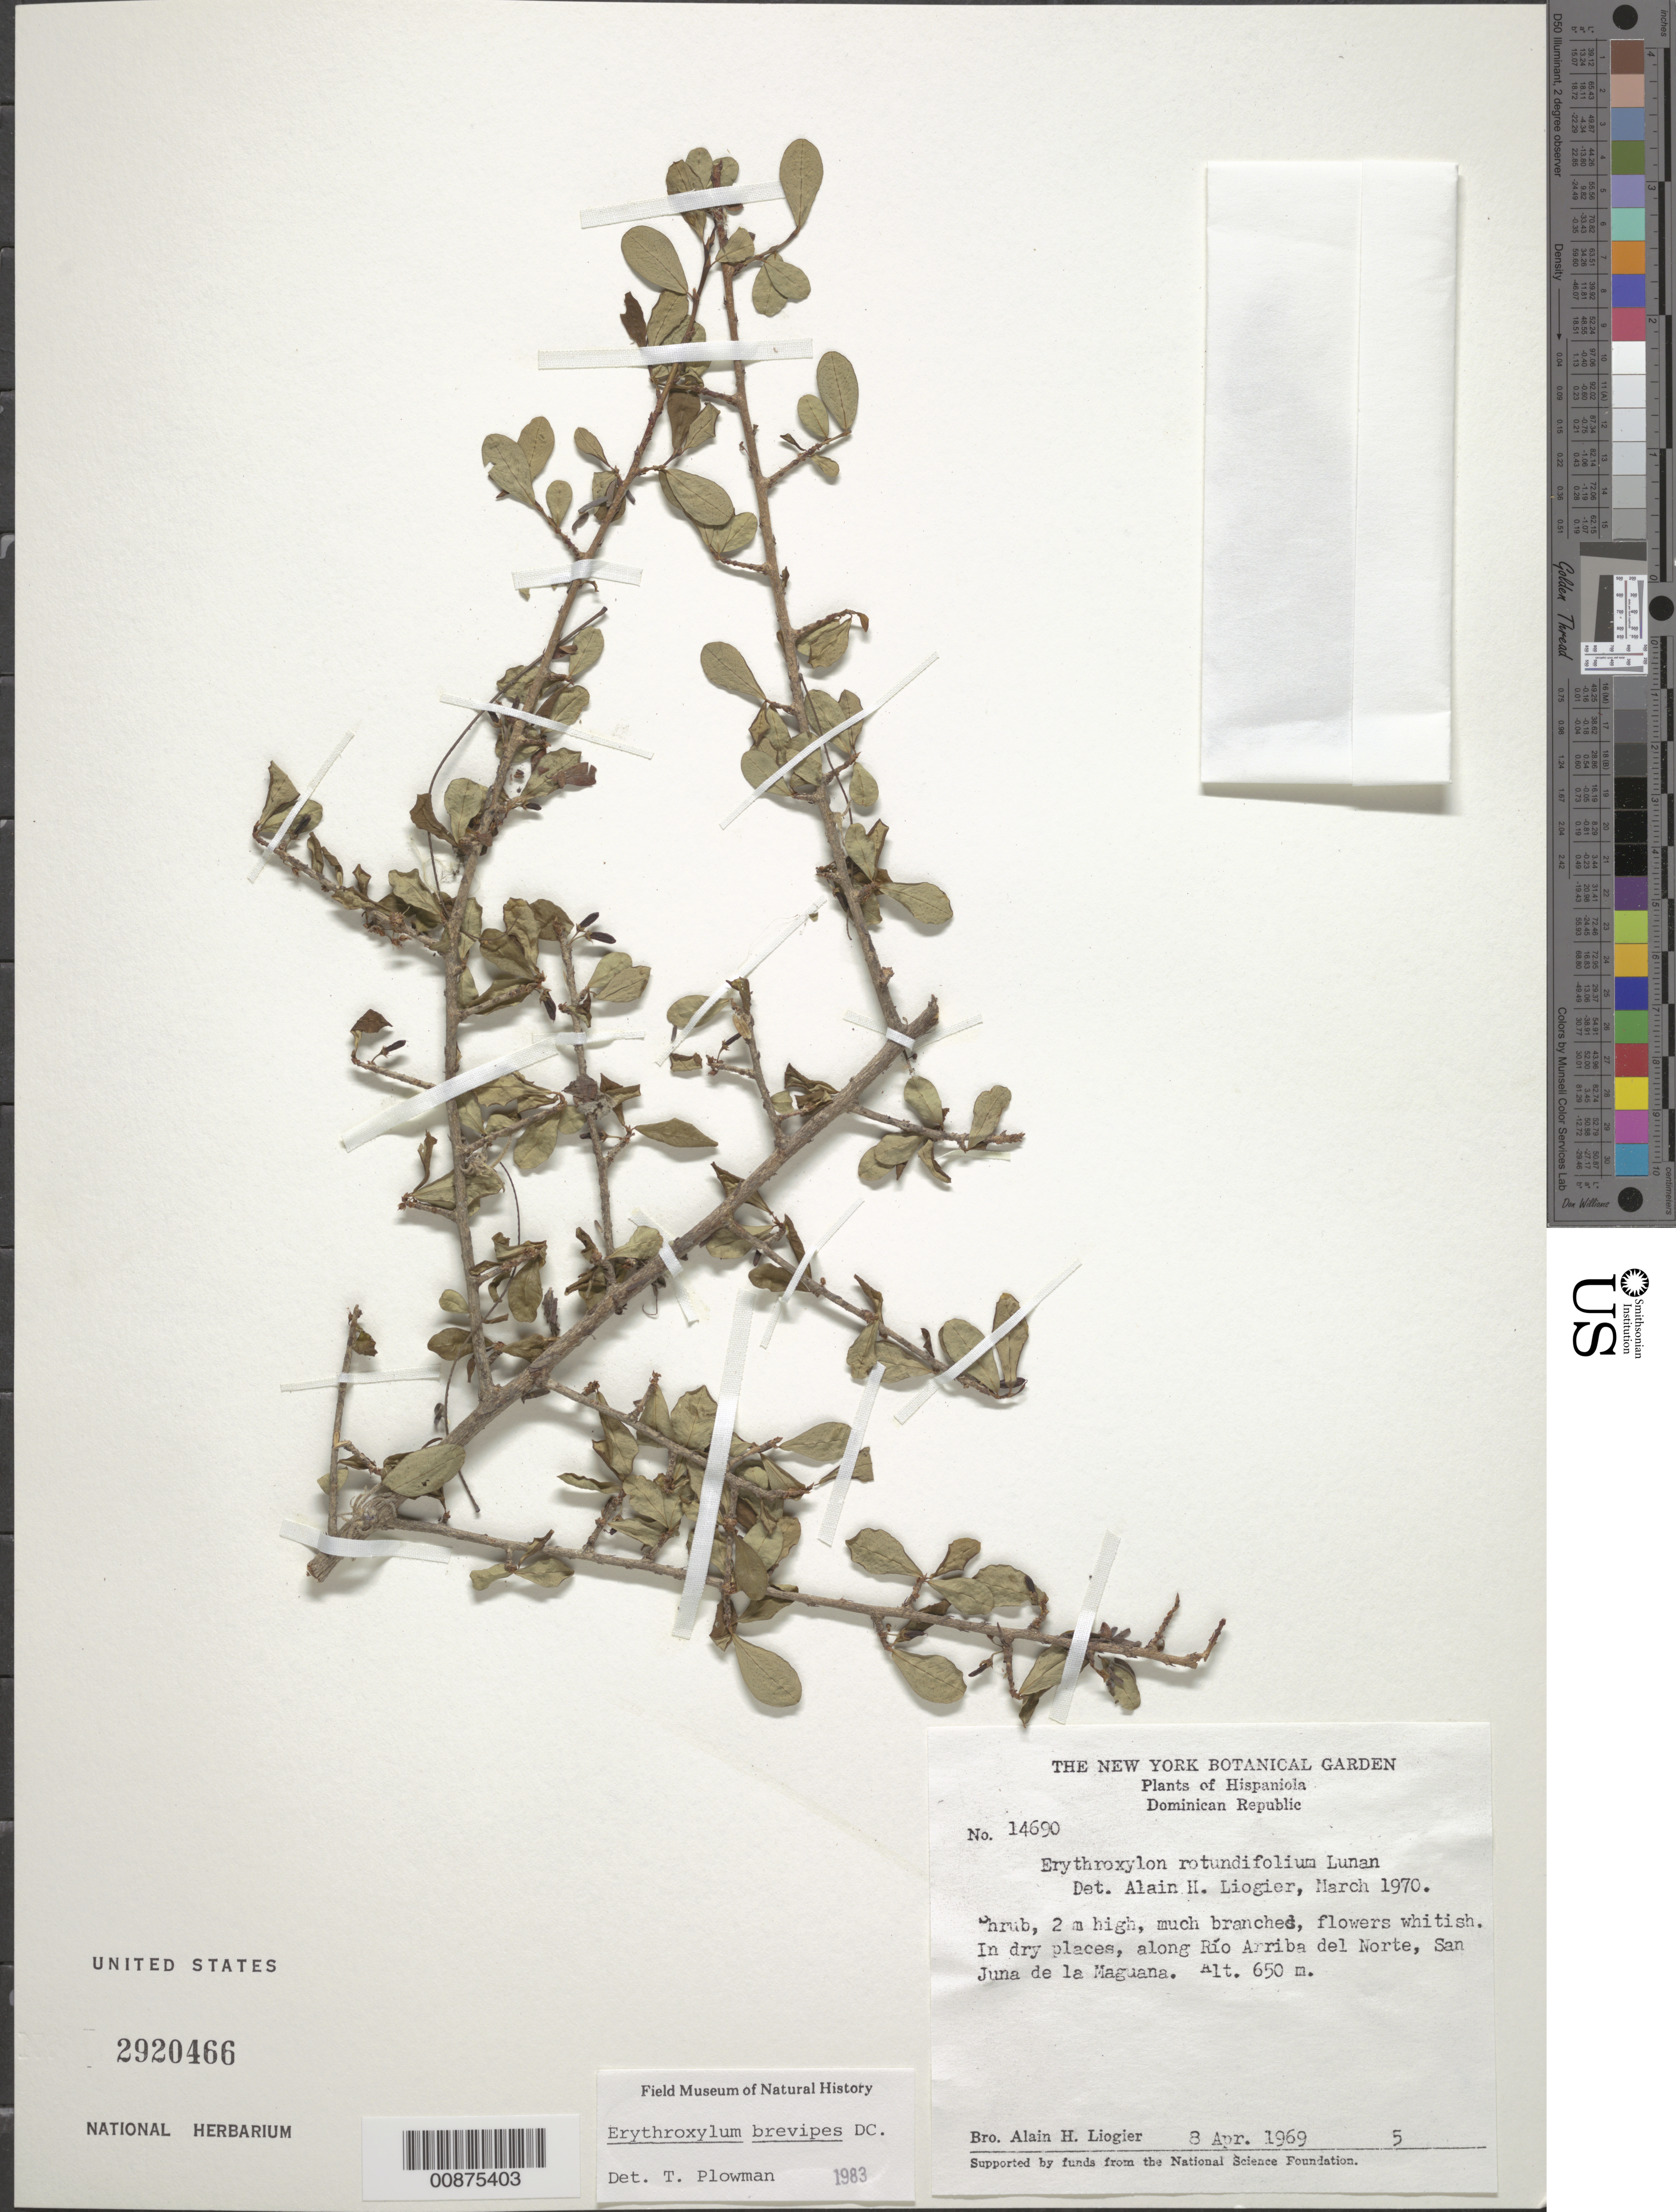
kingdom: Plantae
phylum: Tracheophyta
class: Magnoliopsida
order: Malpighiales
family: Erythroxylaceae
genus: Erythroxylum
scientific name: Erythroxylum brevipes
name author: DC.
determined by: Plowman, Timothy C.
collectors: A. H. Liogier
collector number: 14690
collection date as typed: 08 Apr 1969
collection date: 1969-04-08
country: Dominican Republic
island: Hispaniola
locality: Along Río Arriba del Norte, San Juan de la Maguana.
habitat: In dry places. Along river.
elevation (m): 650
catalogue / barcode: US 2920466